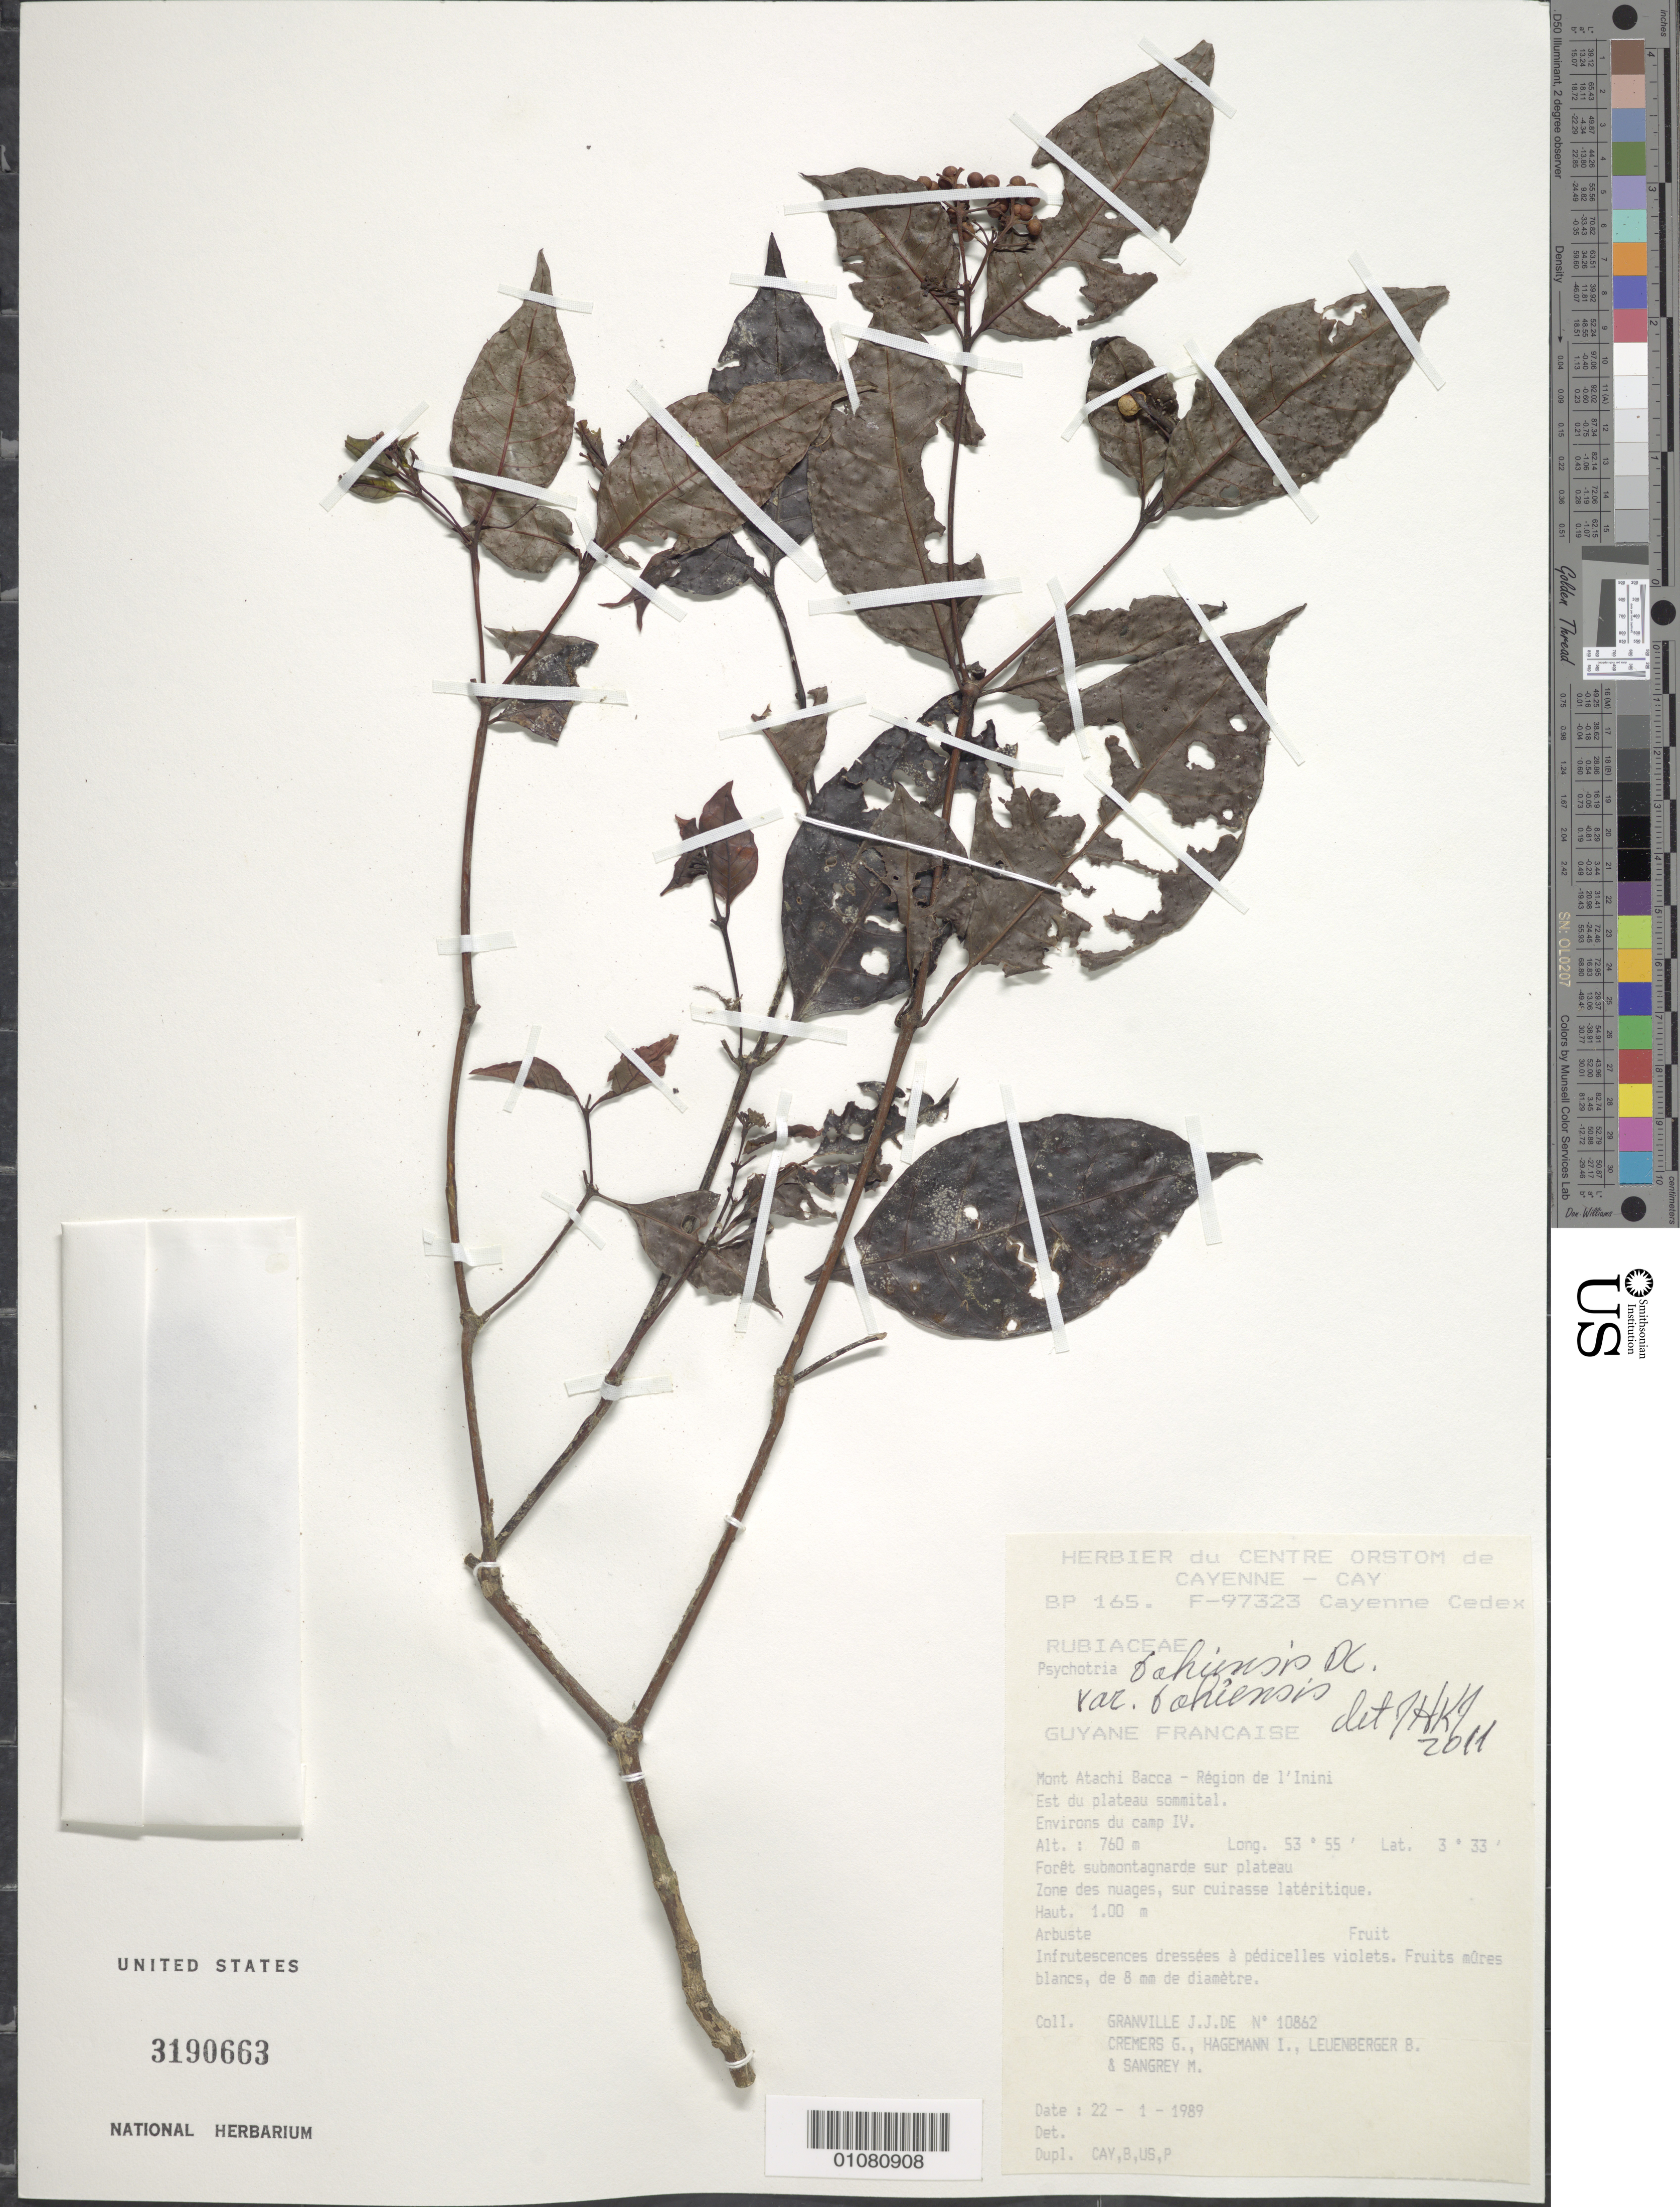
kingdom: Plantae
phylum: Tracheophyta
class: Magnoliopsida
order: Gentianales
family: Rubiaceae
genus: Psychotria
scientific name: Psychotria bahiensis var. bahiensis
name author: DC.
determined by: Kirkbride, J. H.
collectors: J.-J. de Granville, G. Cremers, J. Hagemann, B. E. Leuenberger & M. S. Sangrey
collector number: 10862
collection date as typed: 22-Jan-89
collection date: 1989-01-22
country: French Guiana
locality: Mont Atachi Bacca, région de l'Inini. Est du plateau sommital. Environs du camp IV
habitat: Forêt submontagnarde sur plateau. Zone des nuages, sur cuirasse lateritique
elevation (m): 760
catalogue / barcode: US 3190663